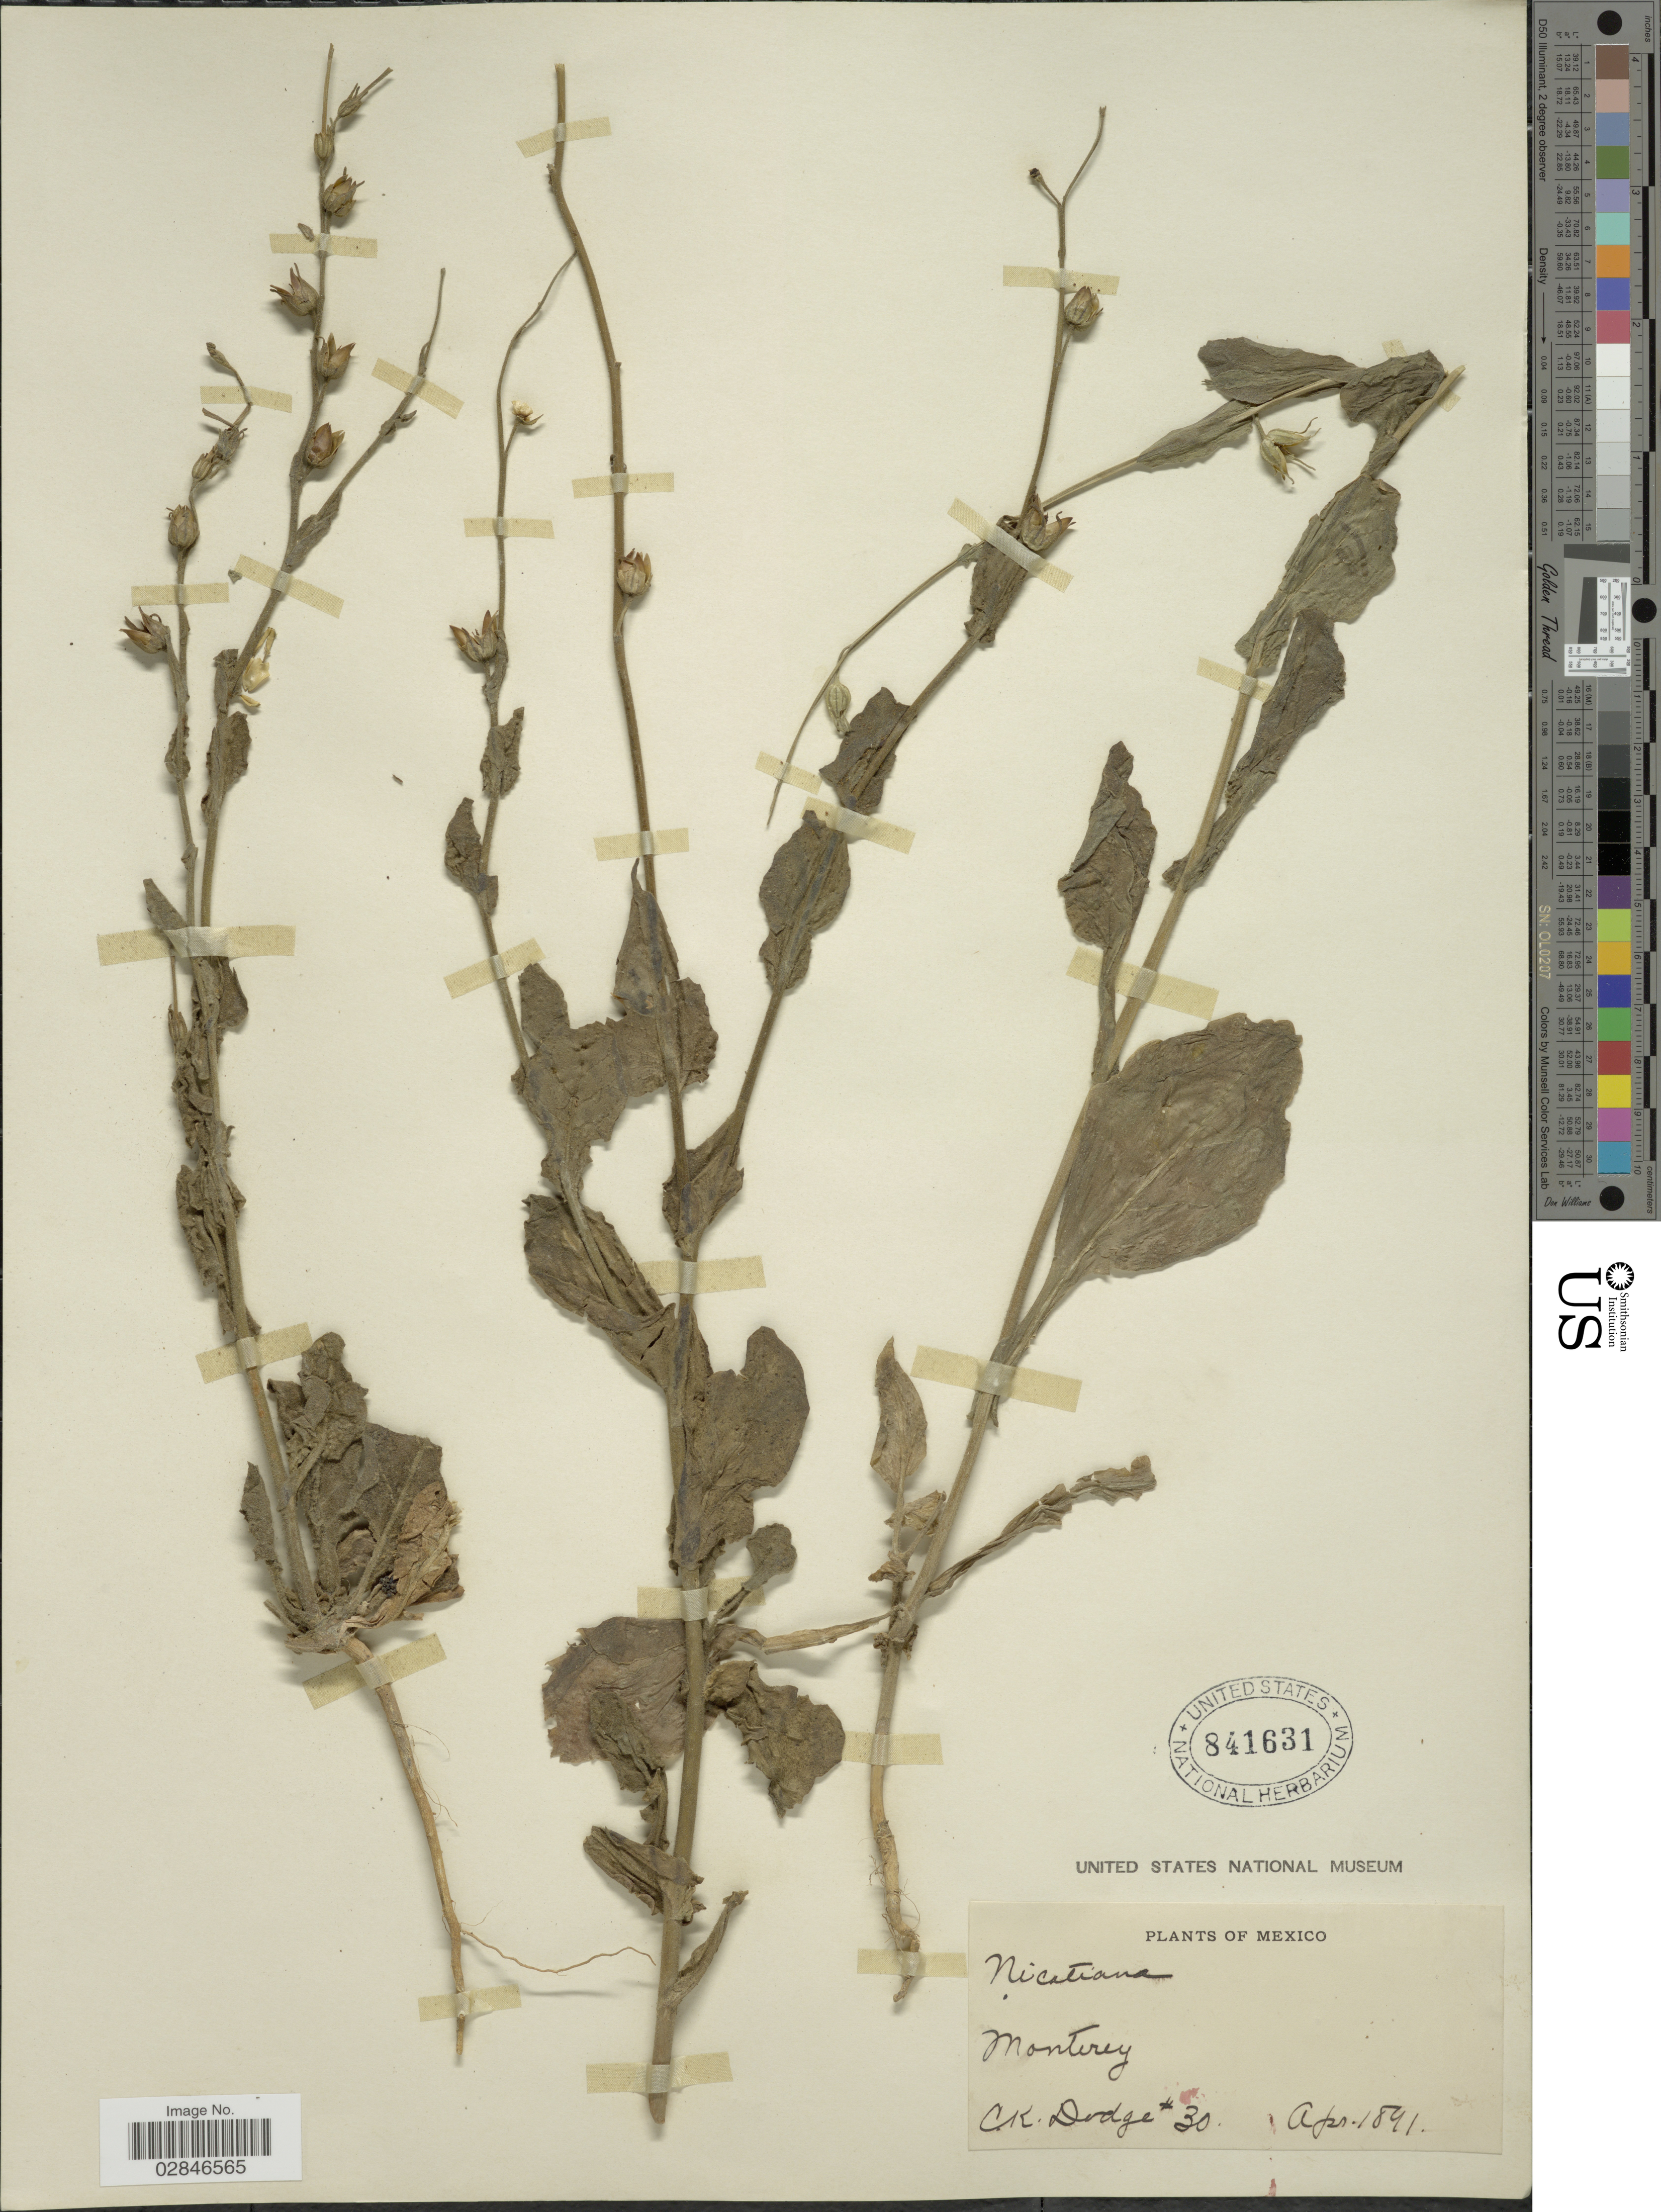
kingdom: Plantae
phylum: Tracheophyta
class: Magnoliopsida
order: Solanales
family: Solanaceae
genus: Nicotiana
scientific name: Nicotiana plumbaginifolia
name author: Viv.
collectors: C. Dodge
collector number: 30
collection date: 1891-04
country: Mexico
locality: Monterey.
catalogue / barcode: US 841631